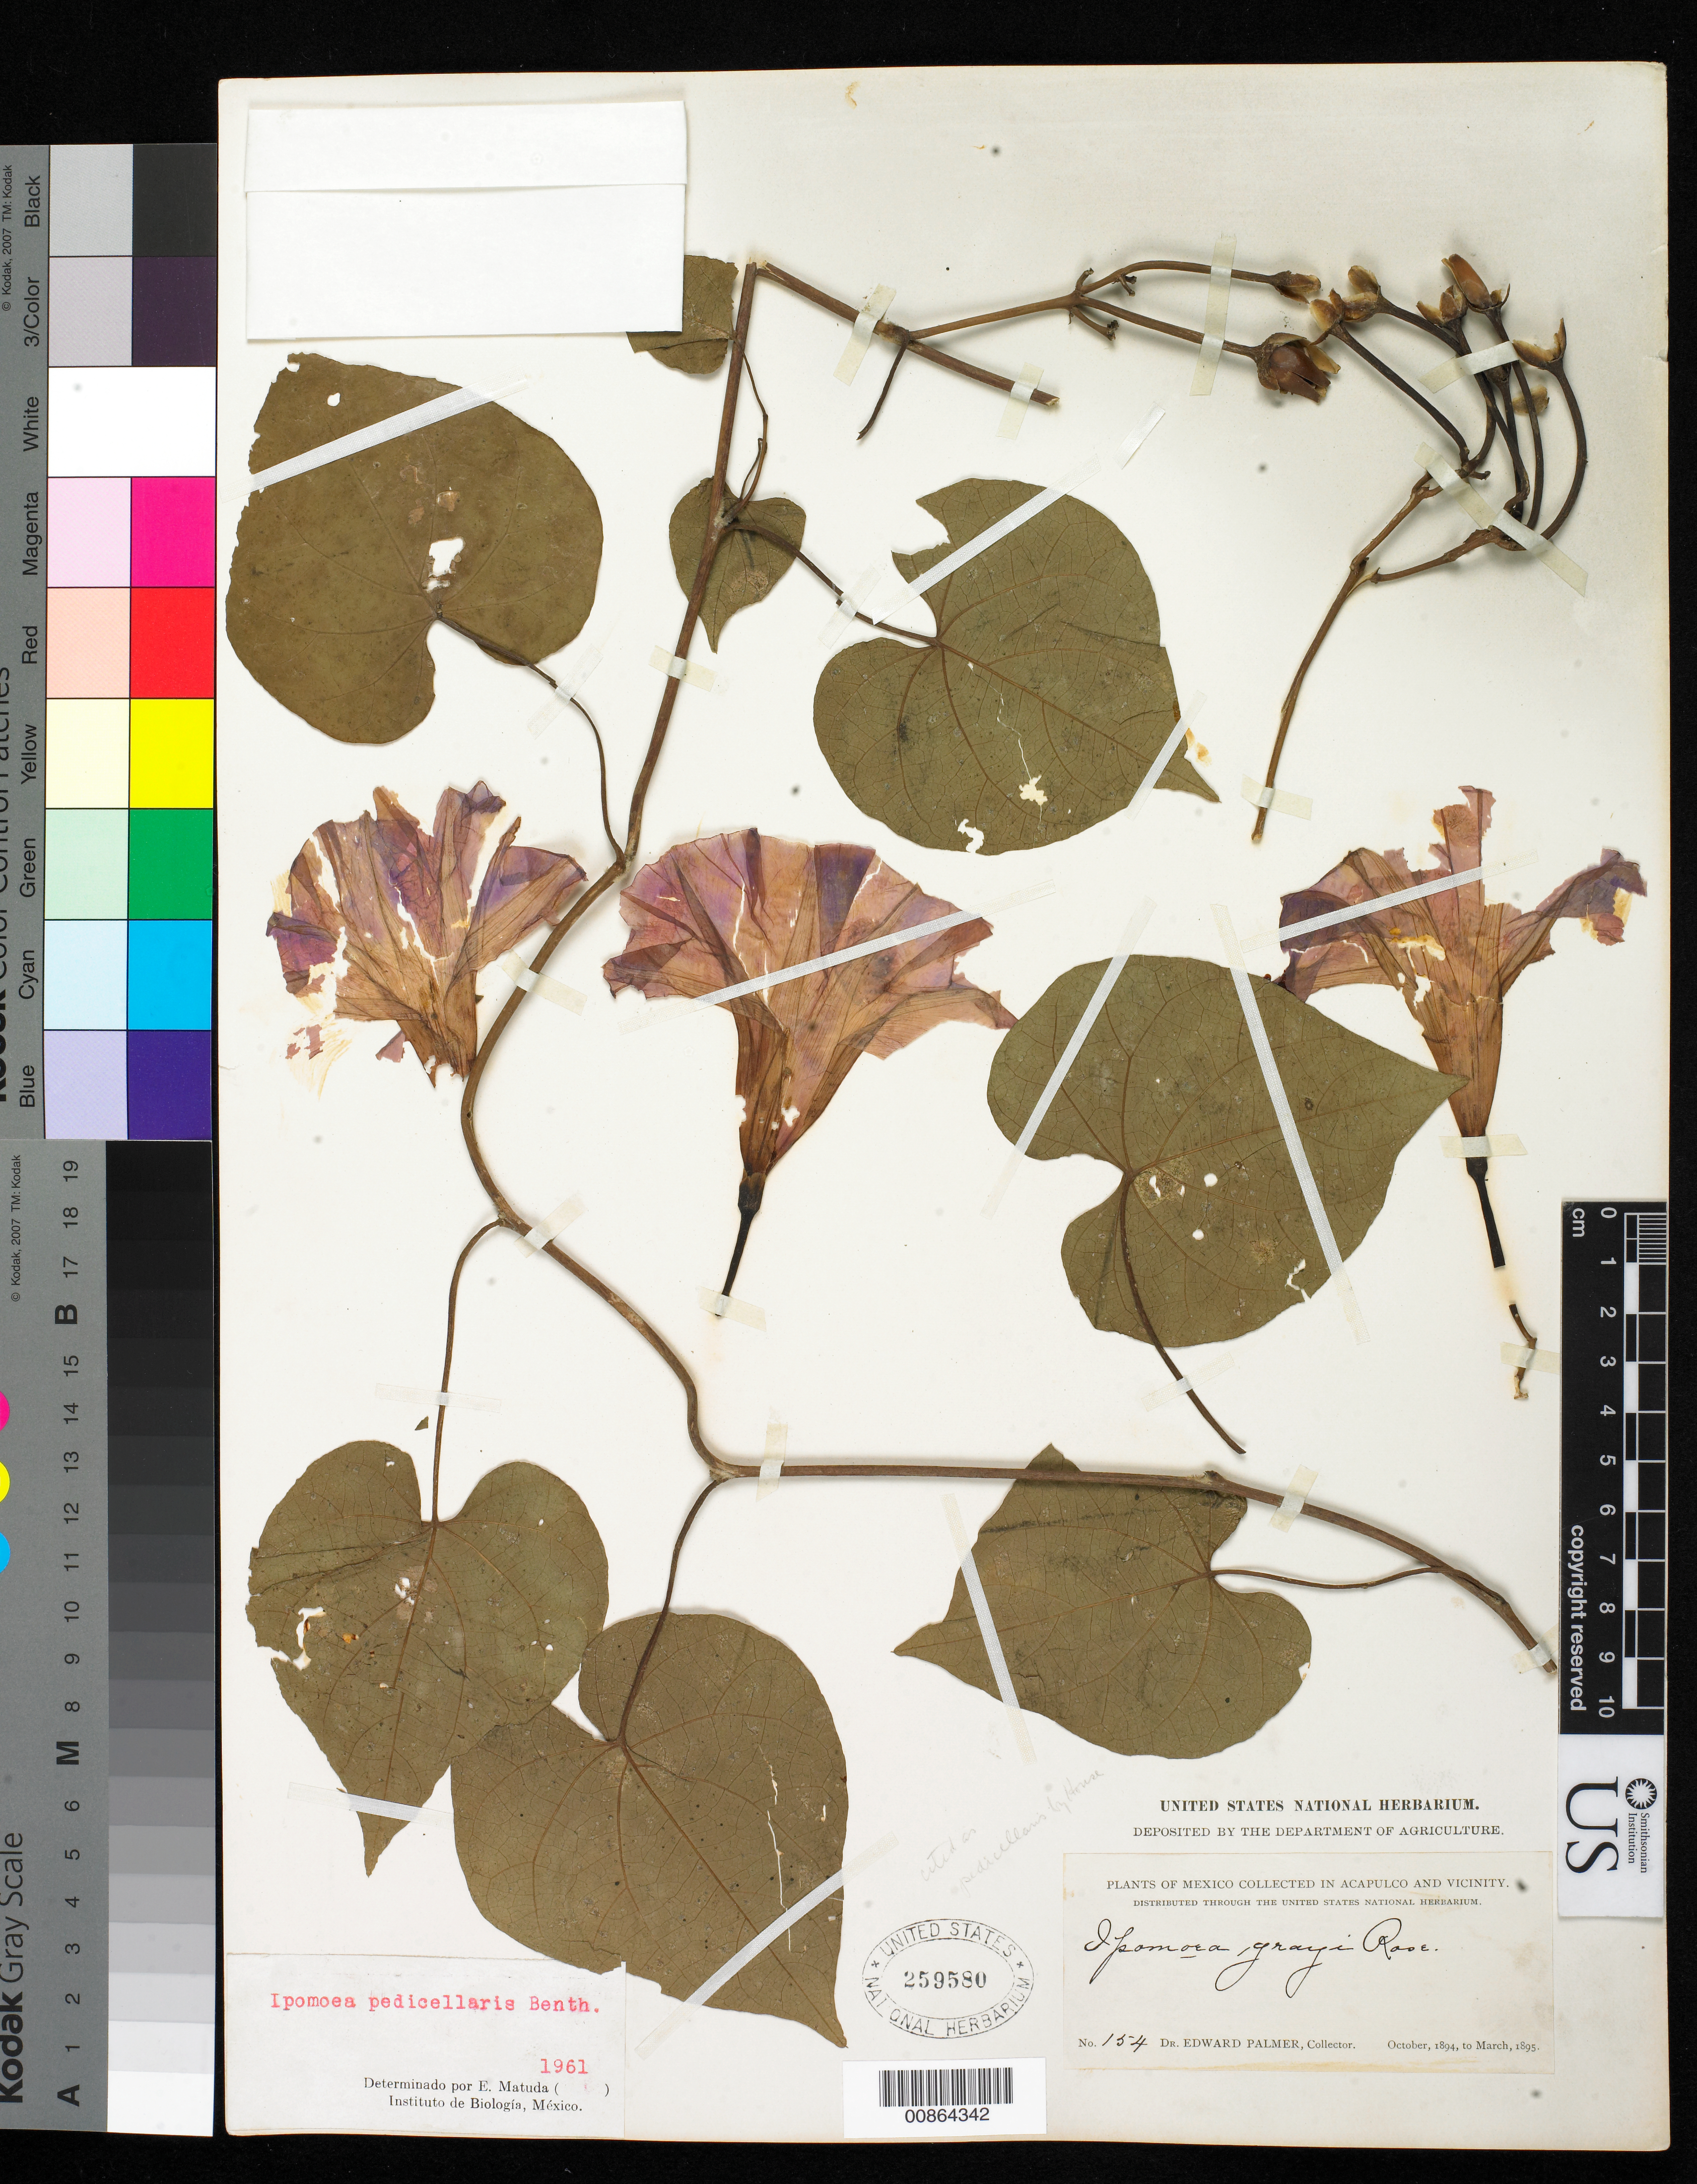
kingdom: Plantae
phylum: Tracheophyta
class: Magnoliopsida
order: Solanales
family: Convolvulaceae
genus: Ipomoea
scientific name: Ipomoea pedicellaris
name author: Benth.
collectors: E. Palmer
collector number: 154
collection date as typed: Oct 1894 to -- Mar 1895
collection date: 1894-10/1895-03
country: Mexico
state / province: Guerrero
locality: Acapulco, Guerrero and vicinity.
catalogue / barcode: US 259580